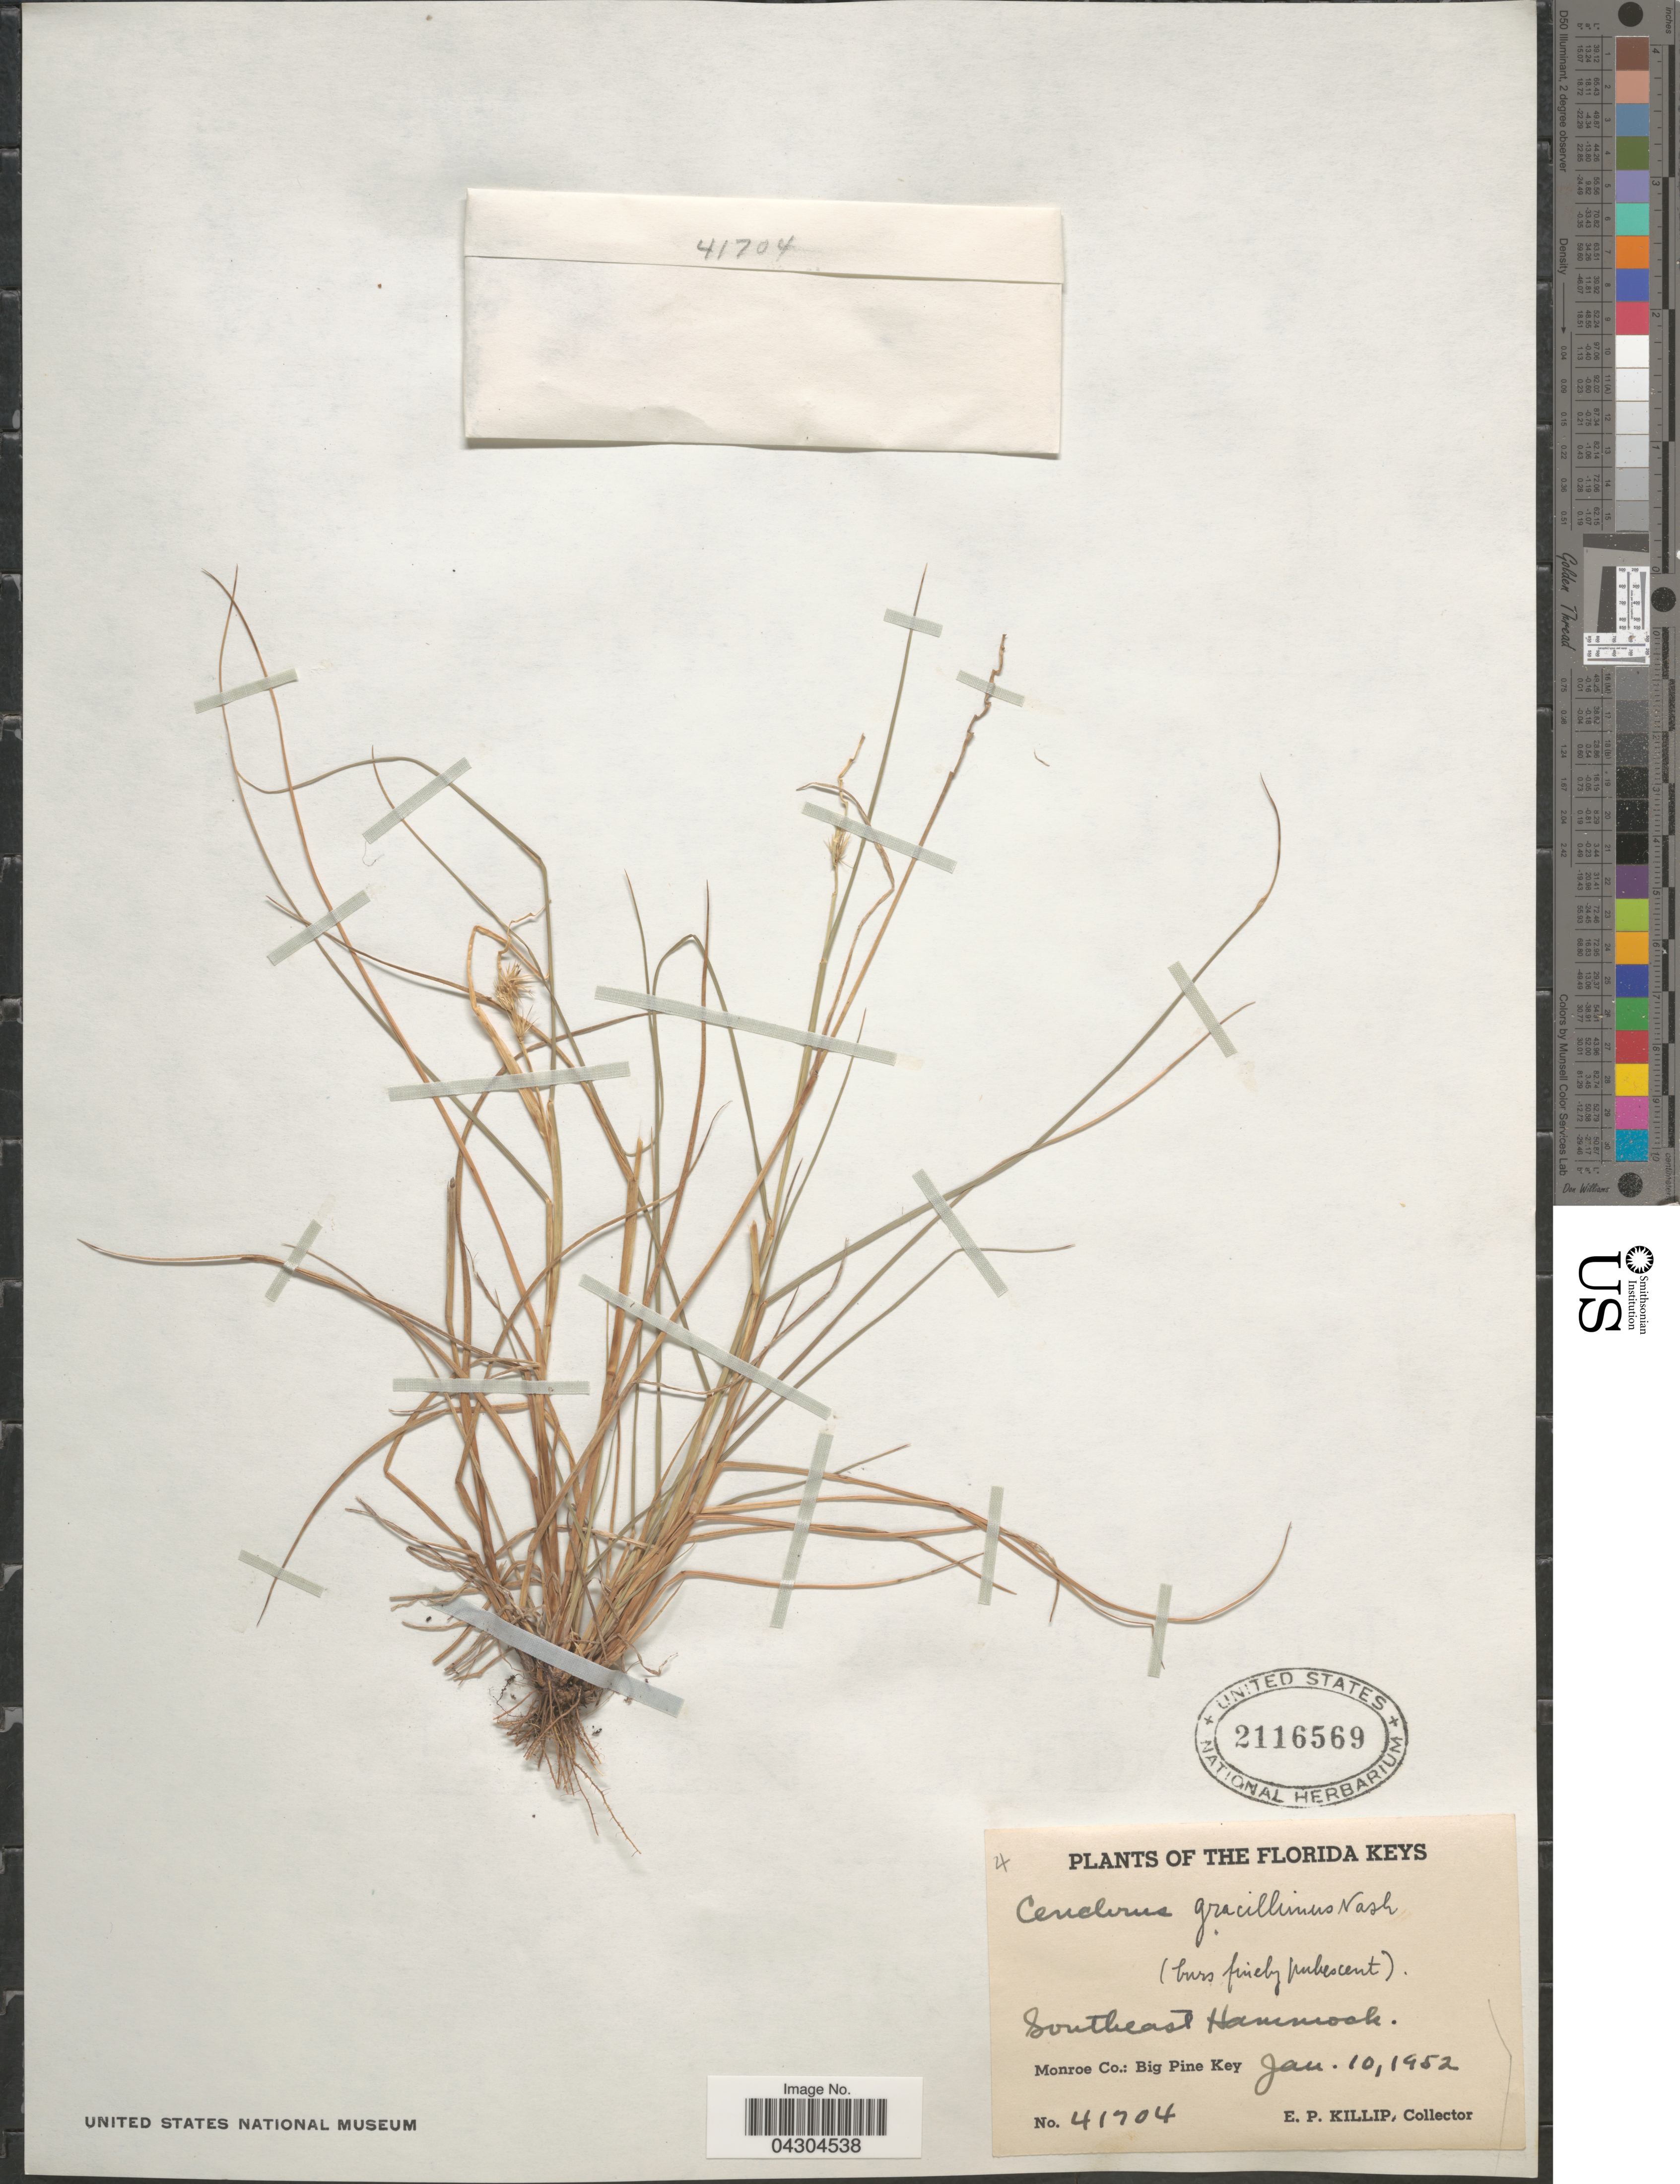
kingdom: Plantae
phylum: Tracheophyta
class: Liliopsida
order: Poales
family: Poaceae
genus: Cenchrus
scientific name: Cenchrus gracillimus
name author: Nash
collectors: E. P. Killip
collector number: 41704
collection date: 1952-01-10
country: United States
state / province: Florida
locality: The Florida Keys. Southeast Hammock. Monroe Co.: Big Pine Key.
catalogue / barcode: US 2116569